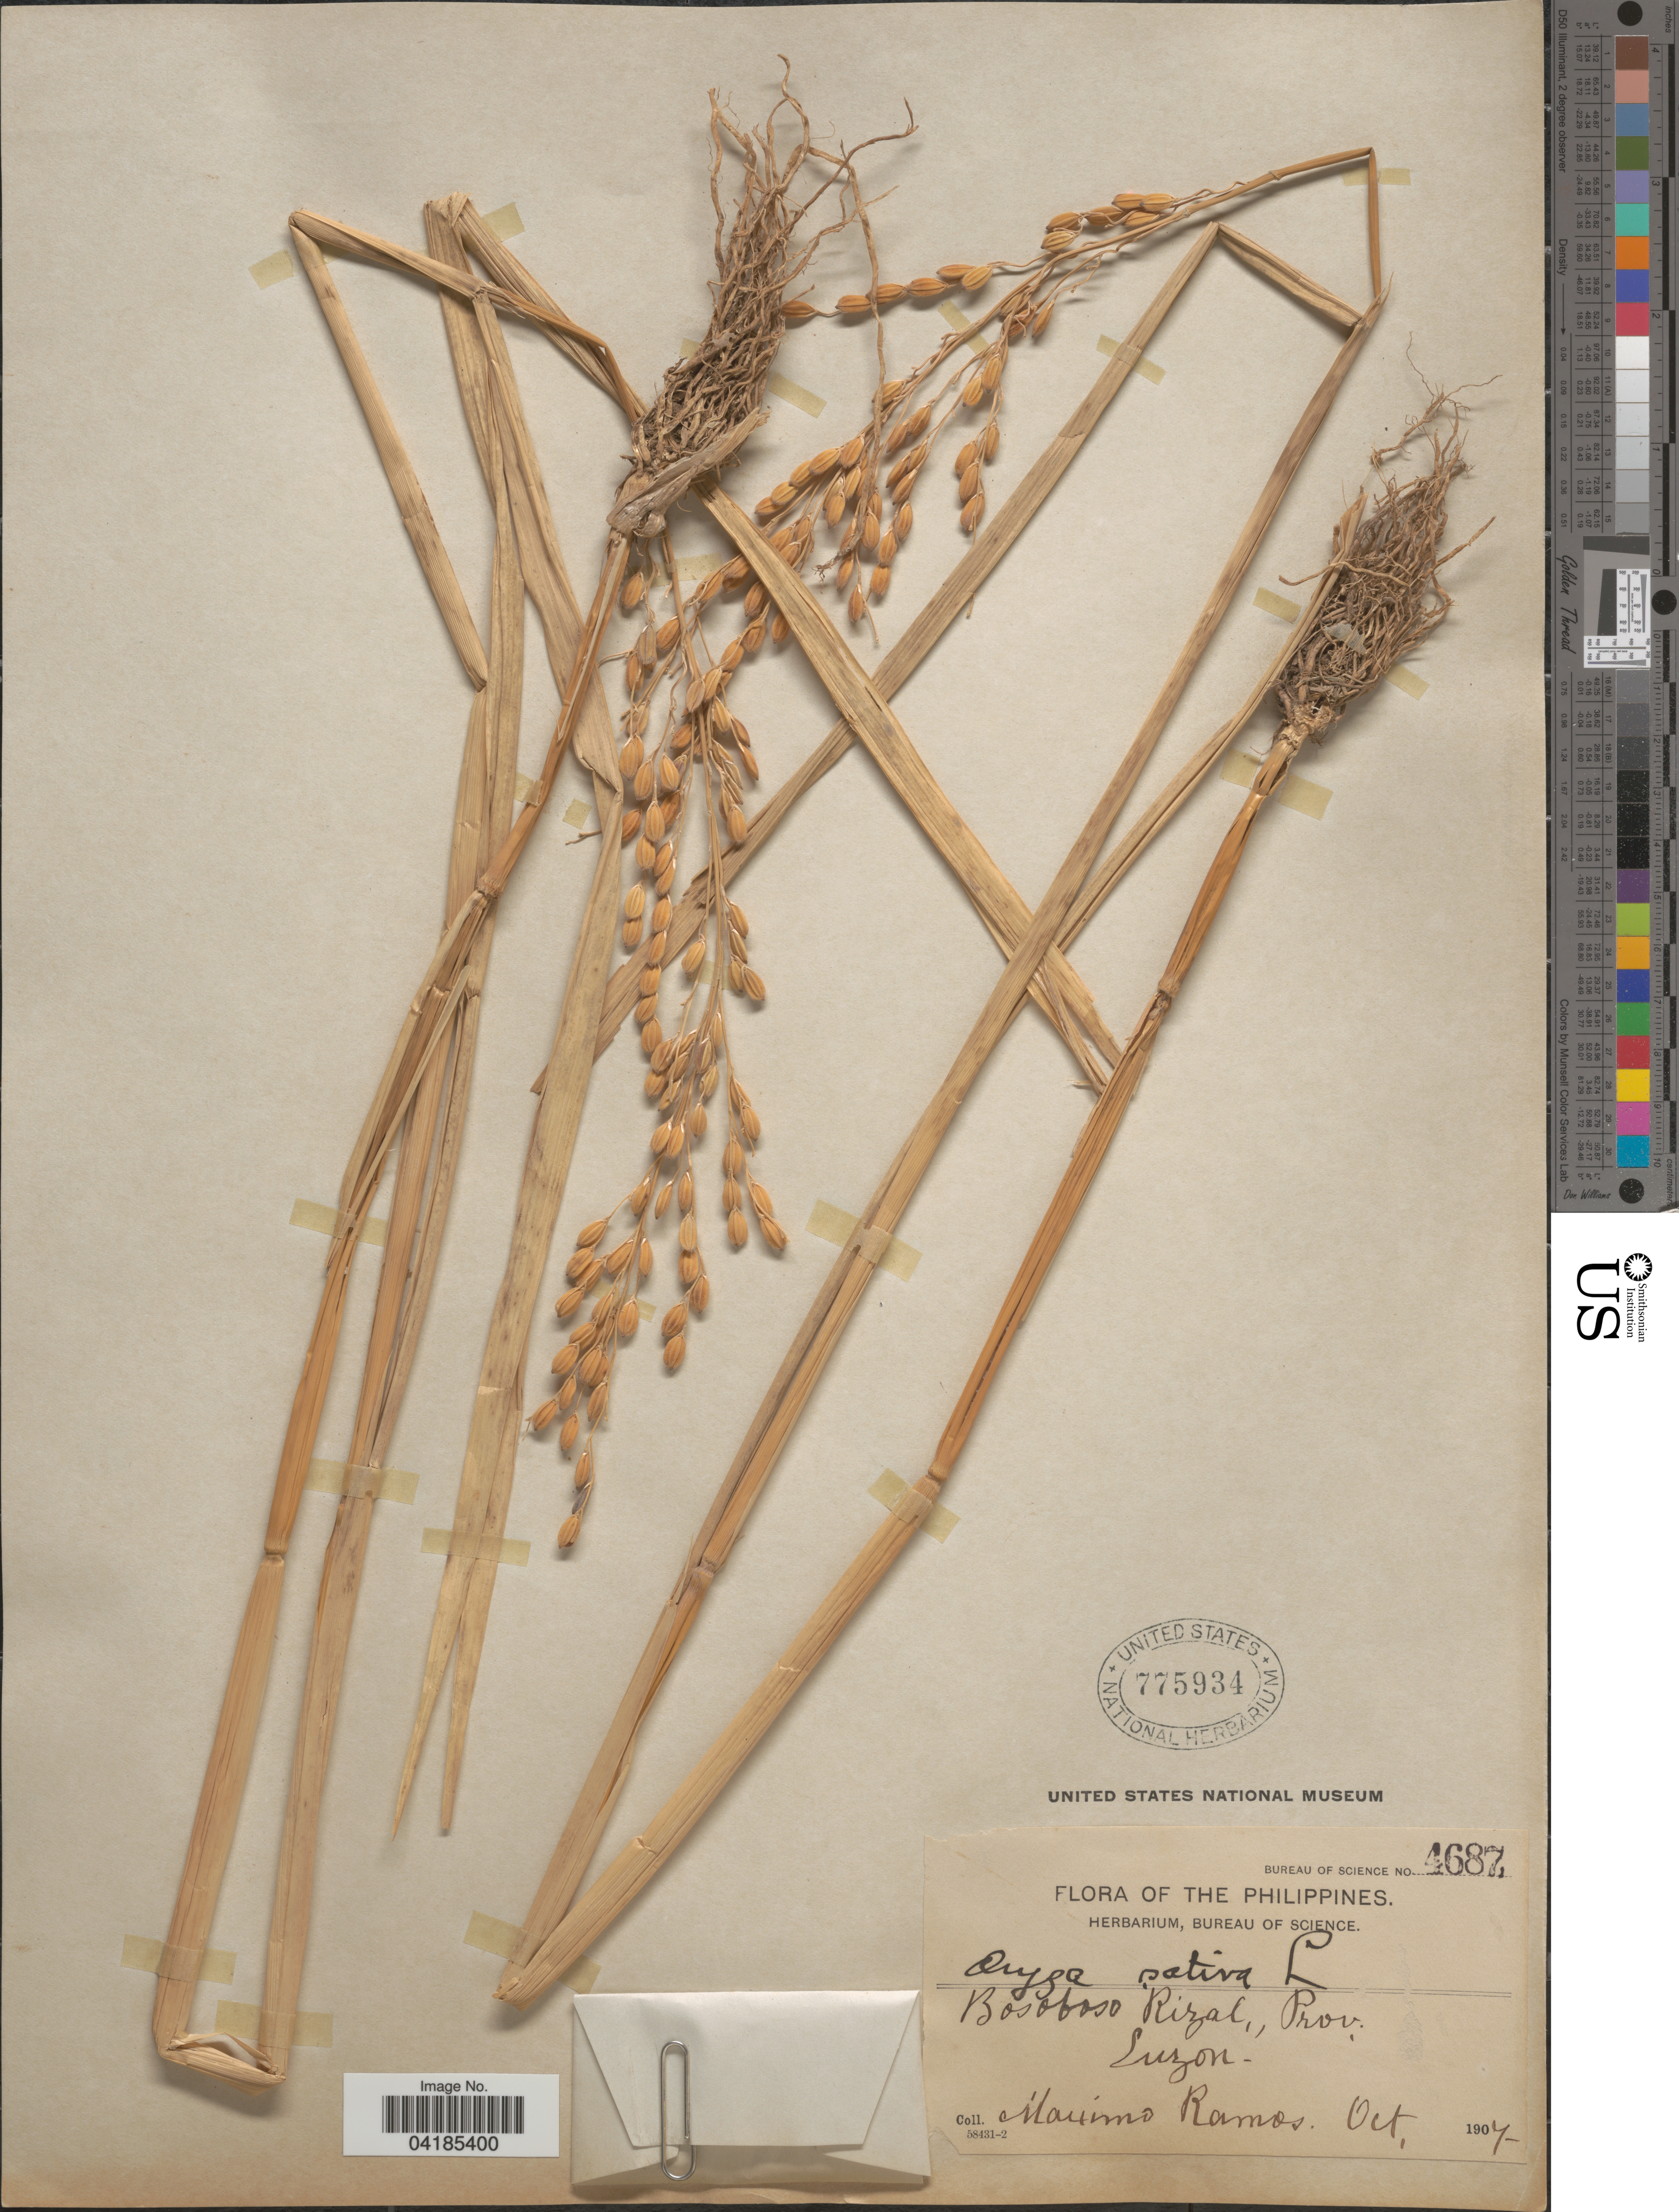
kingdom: Plantae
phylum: Tracheophyta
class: Liliopsida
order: Poales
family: Poaceae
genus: Oryza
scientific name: Oryza sativa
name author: L.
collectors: M. Ramos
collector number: Bureau of Science 4687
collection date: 1907-10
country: Philippines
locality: Bosoboso Rizal, Prov. Luzon.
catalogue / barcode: US 775934